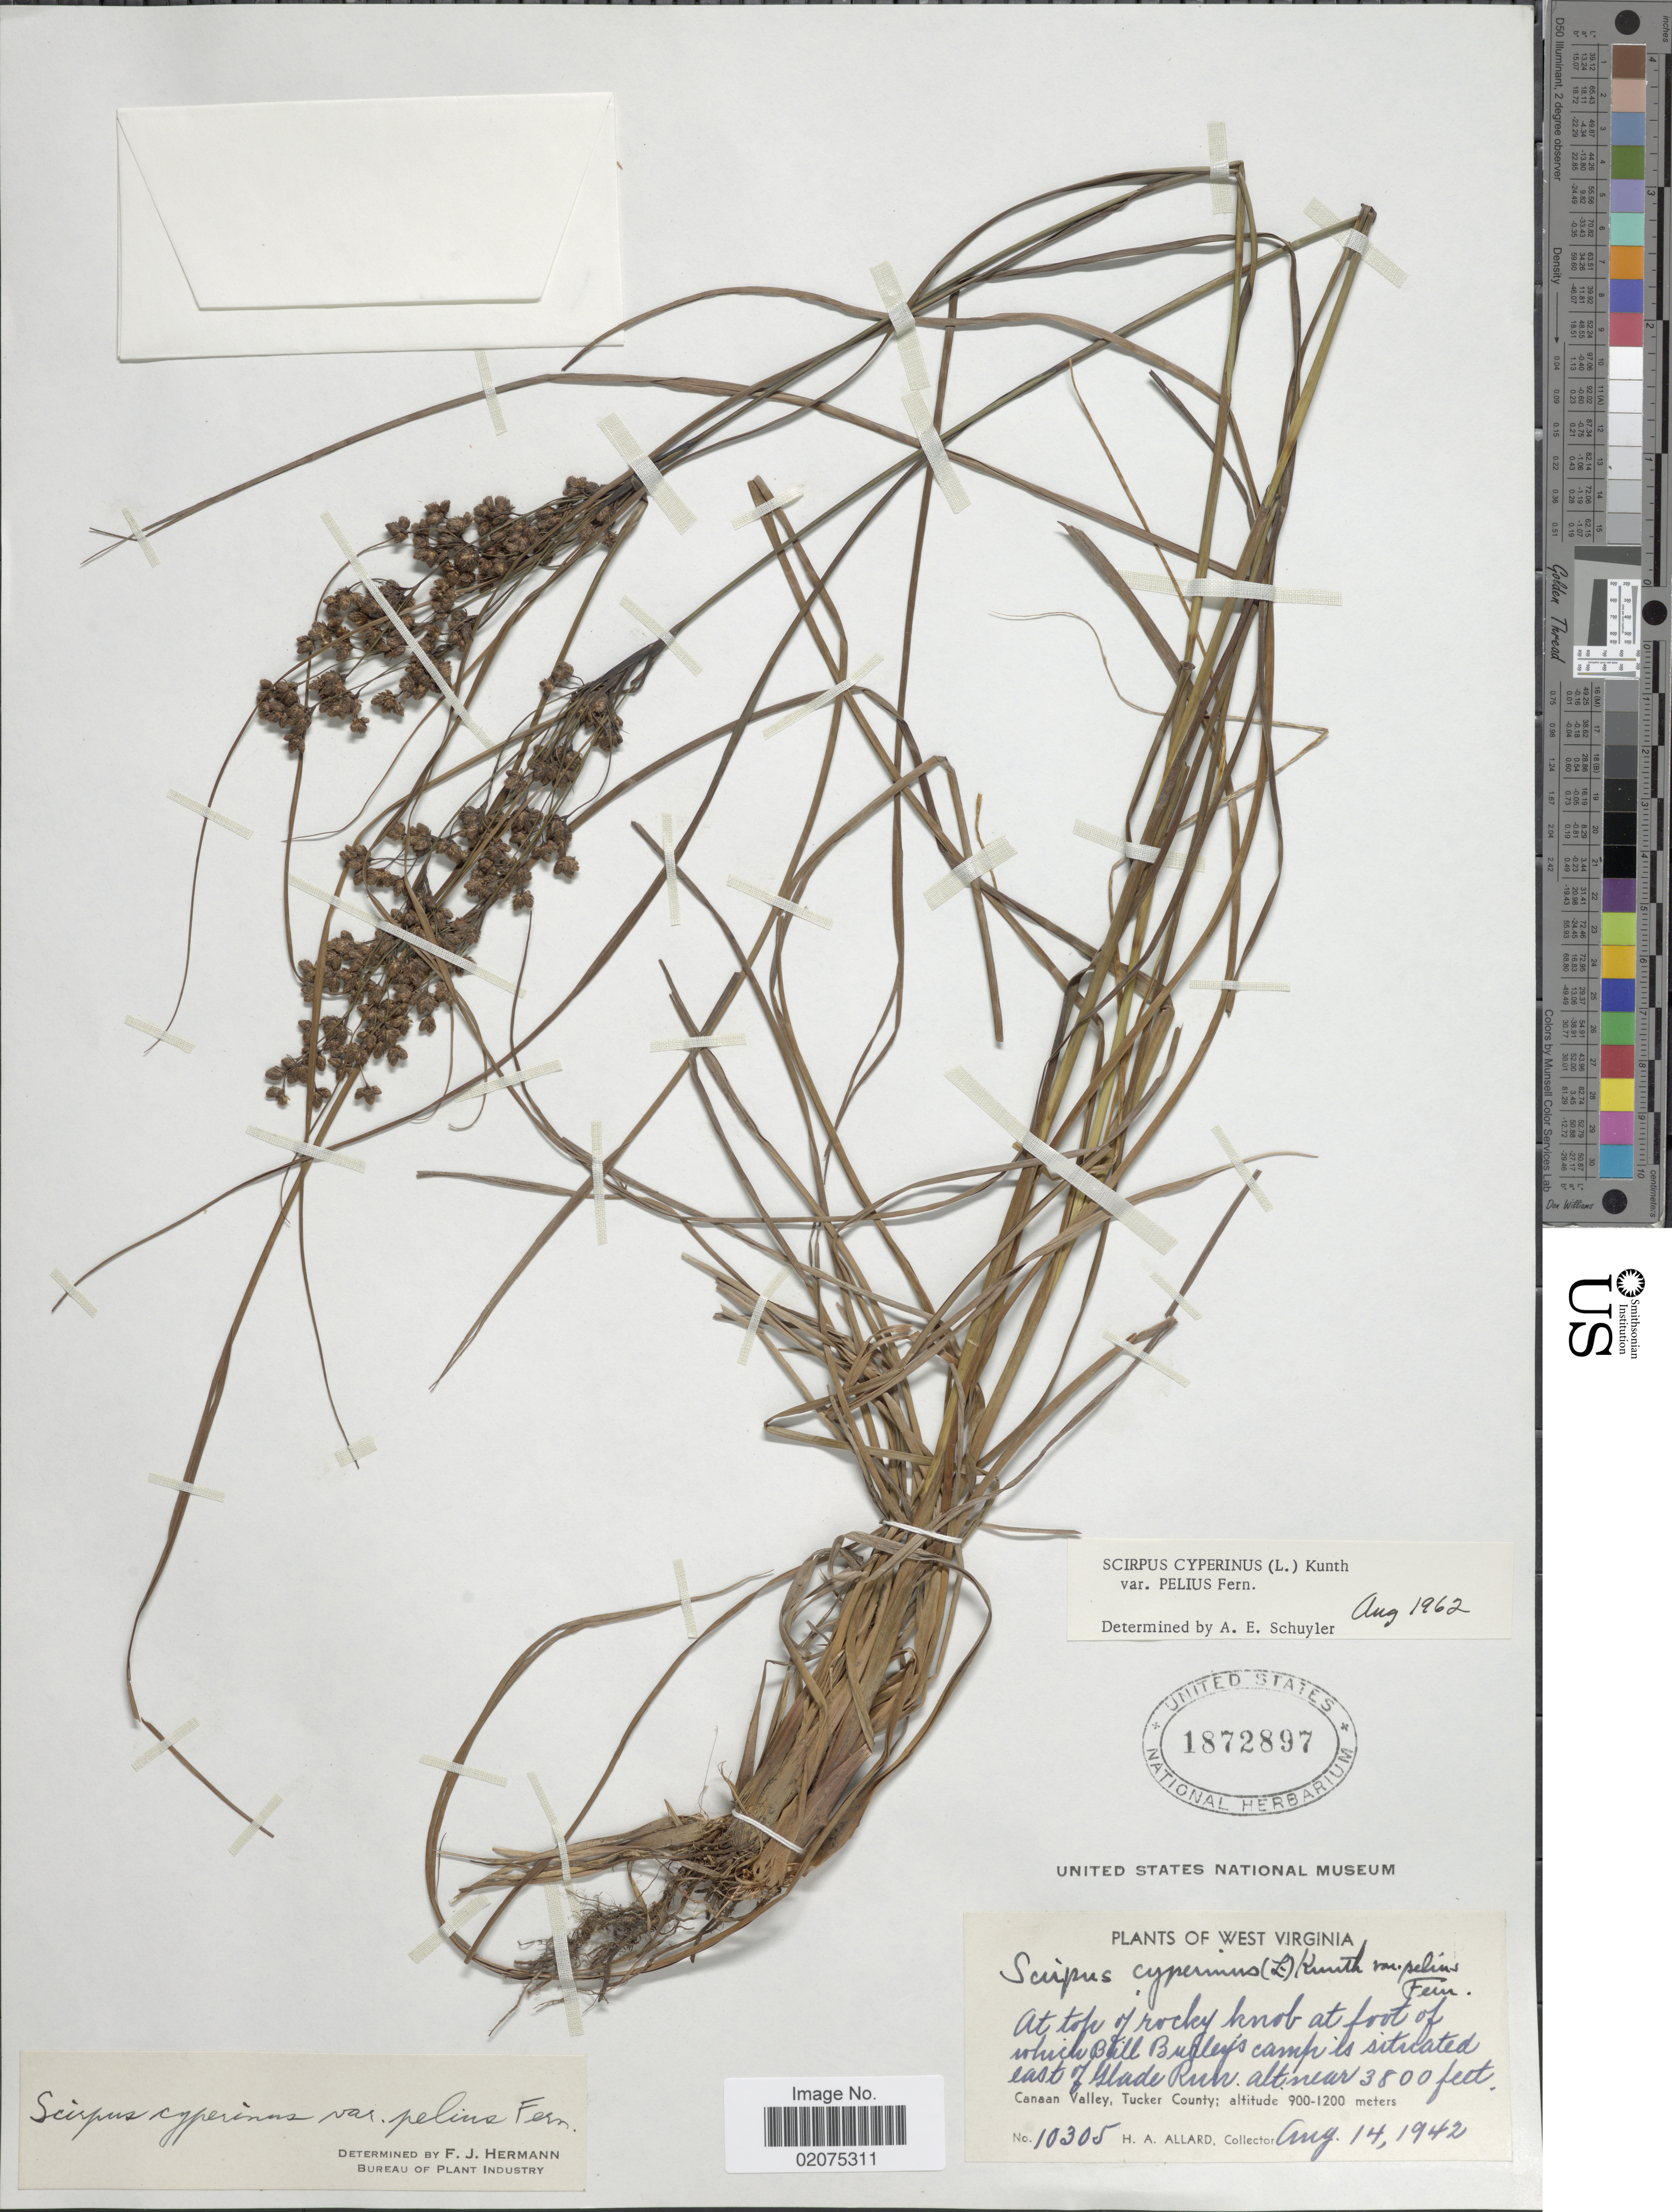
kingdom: Plantae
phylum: Tracheophyta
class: Liliopsida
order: Poales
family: Cyperaceae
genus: Scirpus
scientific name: Scirpus cyperinus var. pelius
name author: Fernald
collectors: H. A. Allard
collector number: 10305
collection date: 1942-08-14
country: United States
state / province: West Virginia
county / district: Tucker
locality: At foot of which Bill Burley's Camp is situated east of Glade Run, Canaan Valley, Tucker County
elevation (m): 900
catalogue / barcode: US 1872897